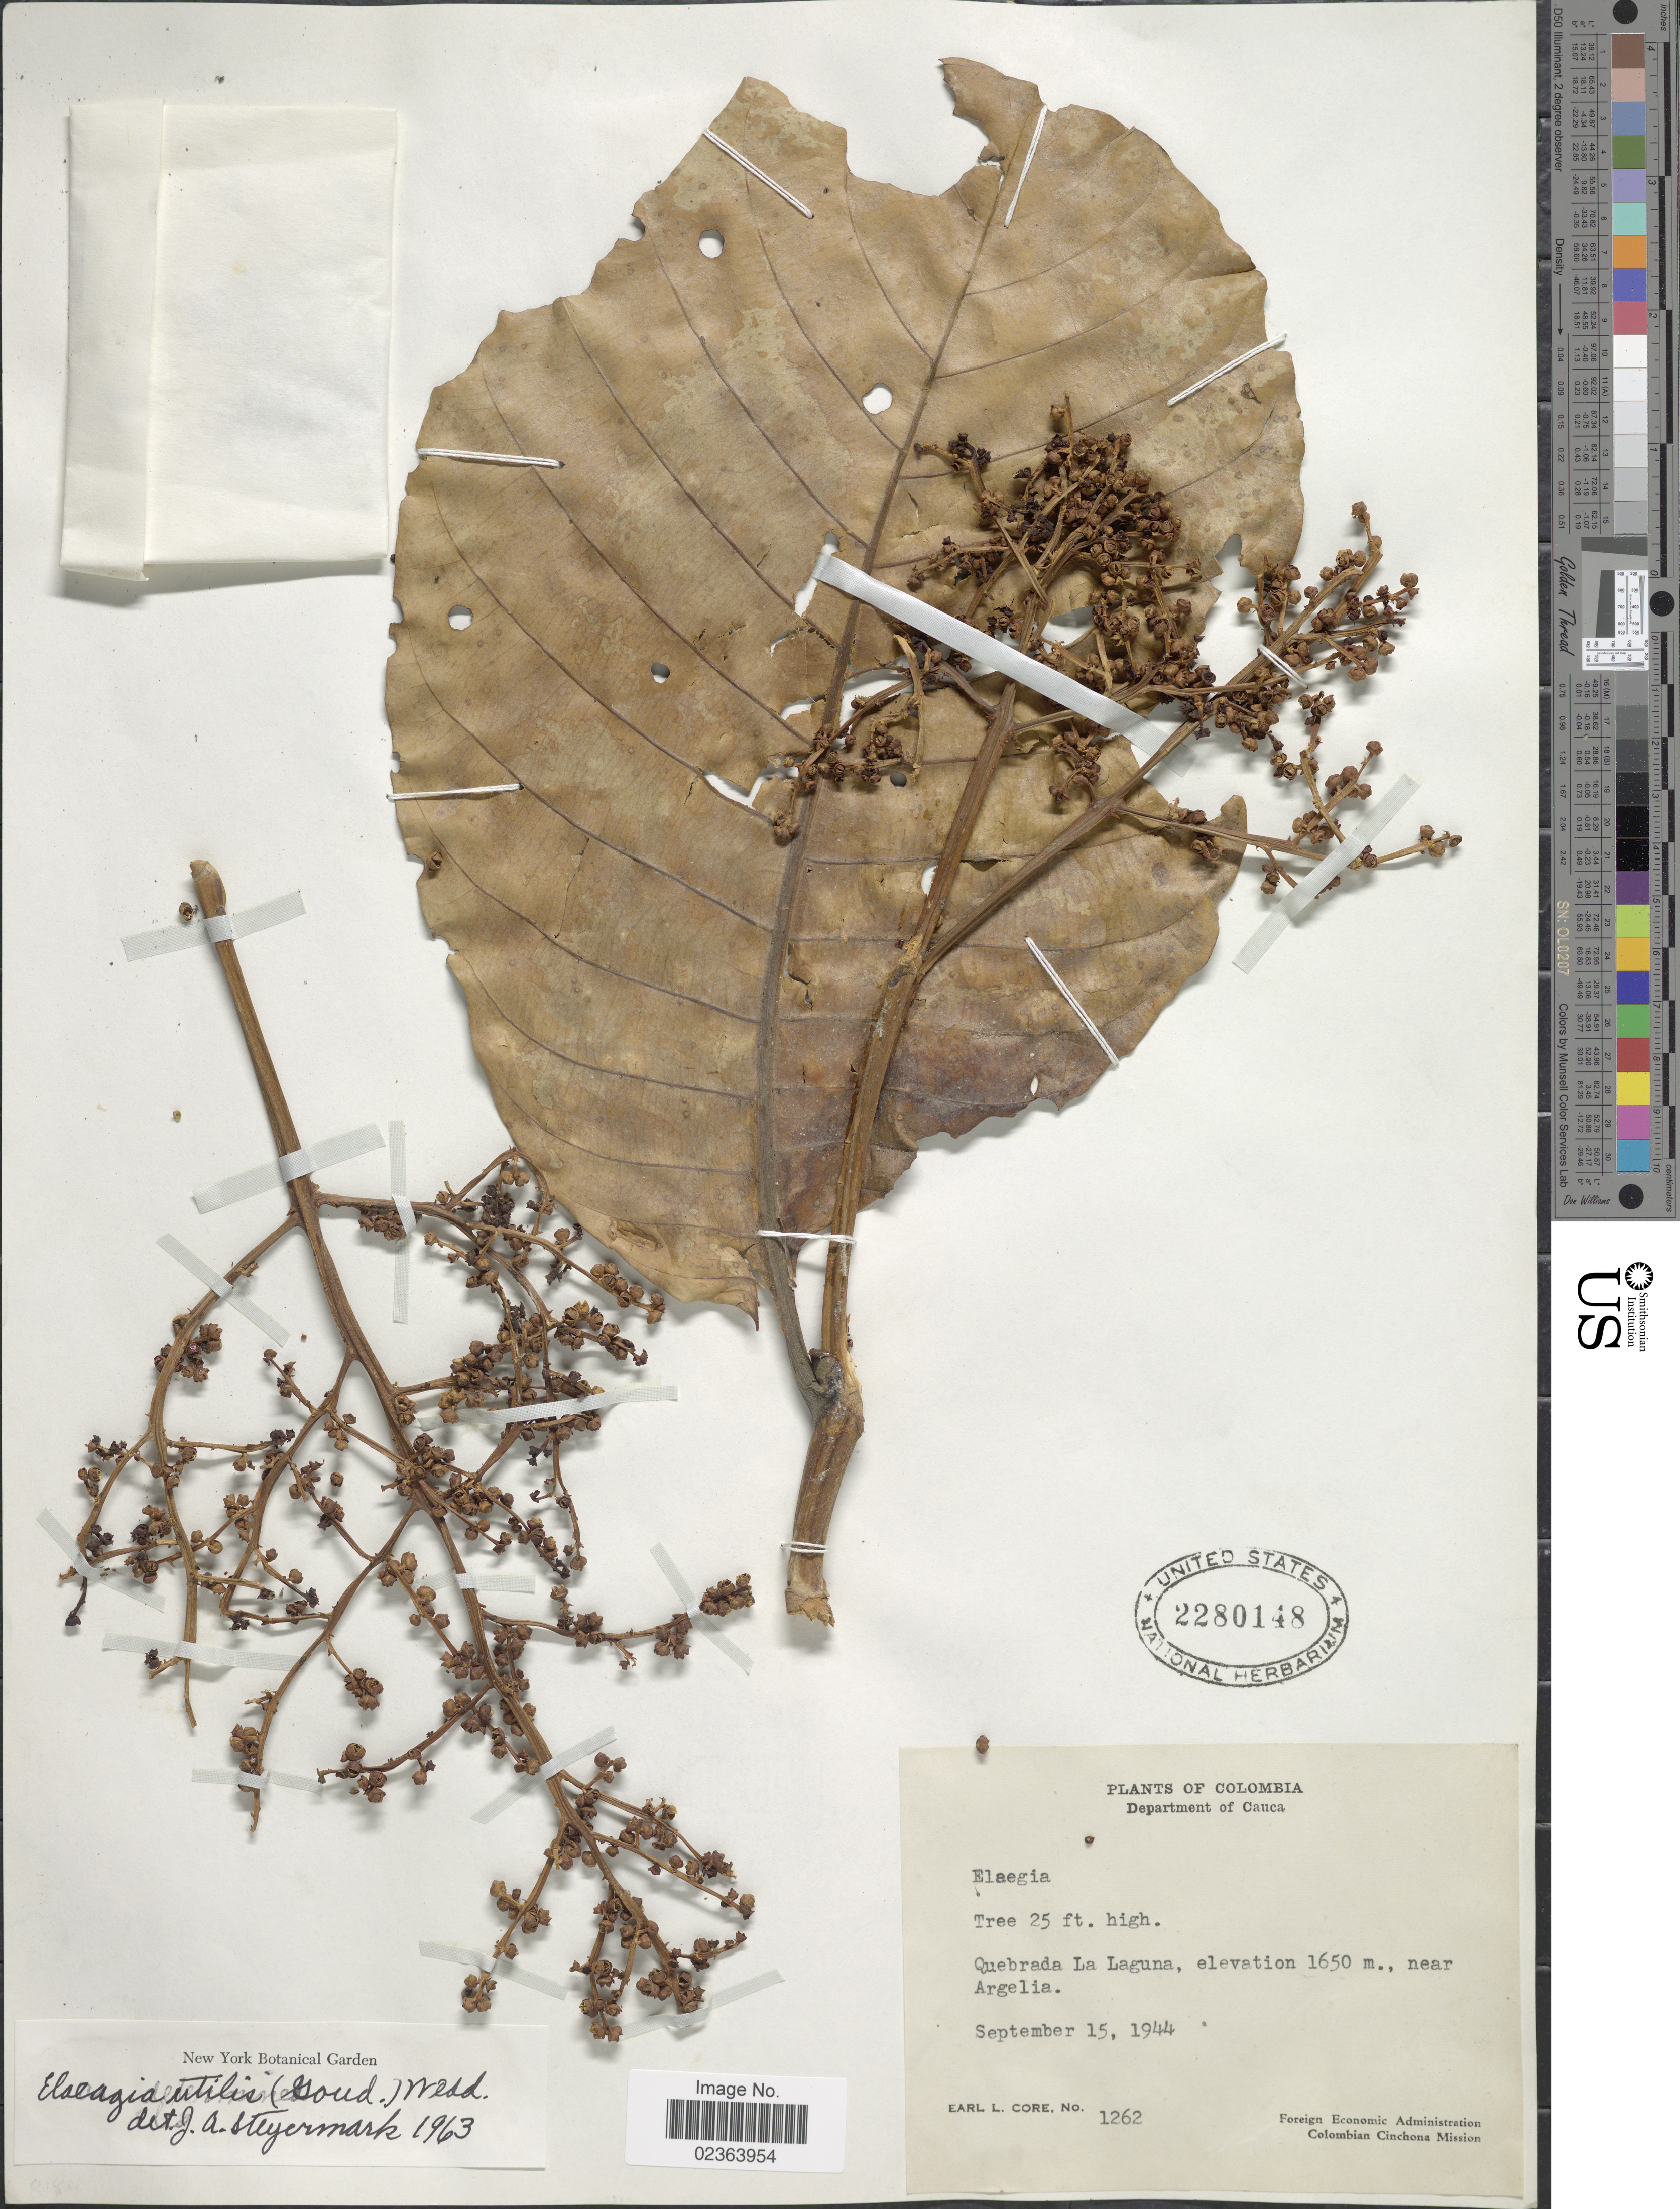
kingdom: Plantae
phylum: Tracheophyta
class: Magnoliopsida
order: Gentianales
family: Rubiaceae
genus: Elaeagia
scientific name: Elaeagia utilis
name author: (Goudot) Wedd.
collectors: E. L. Core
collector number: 1262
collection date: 1944-09-15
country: Colombia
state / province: Cauca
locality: Department of Cauca, Quebrada La Laguna, near Argelia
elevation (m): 1650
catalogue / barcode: US 2280148